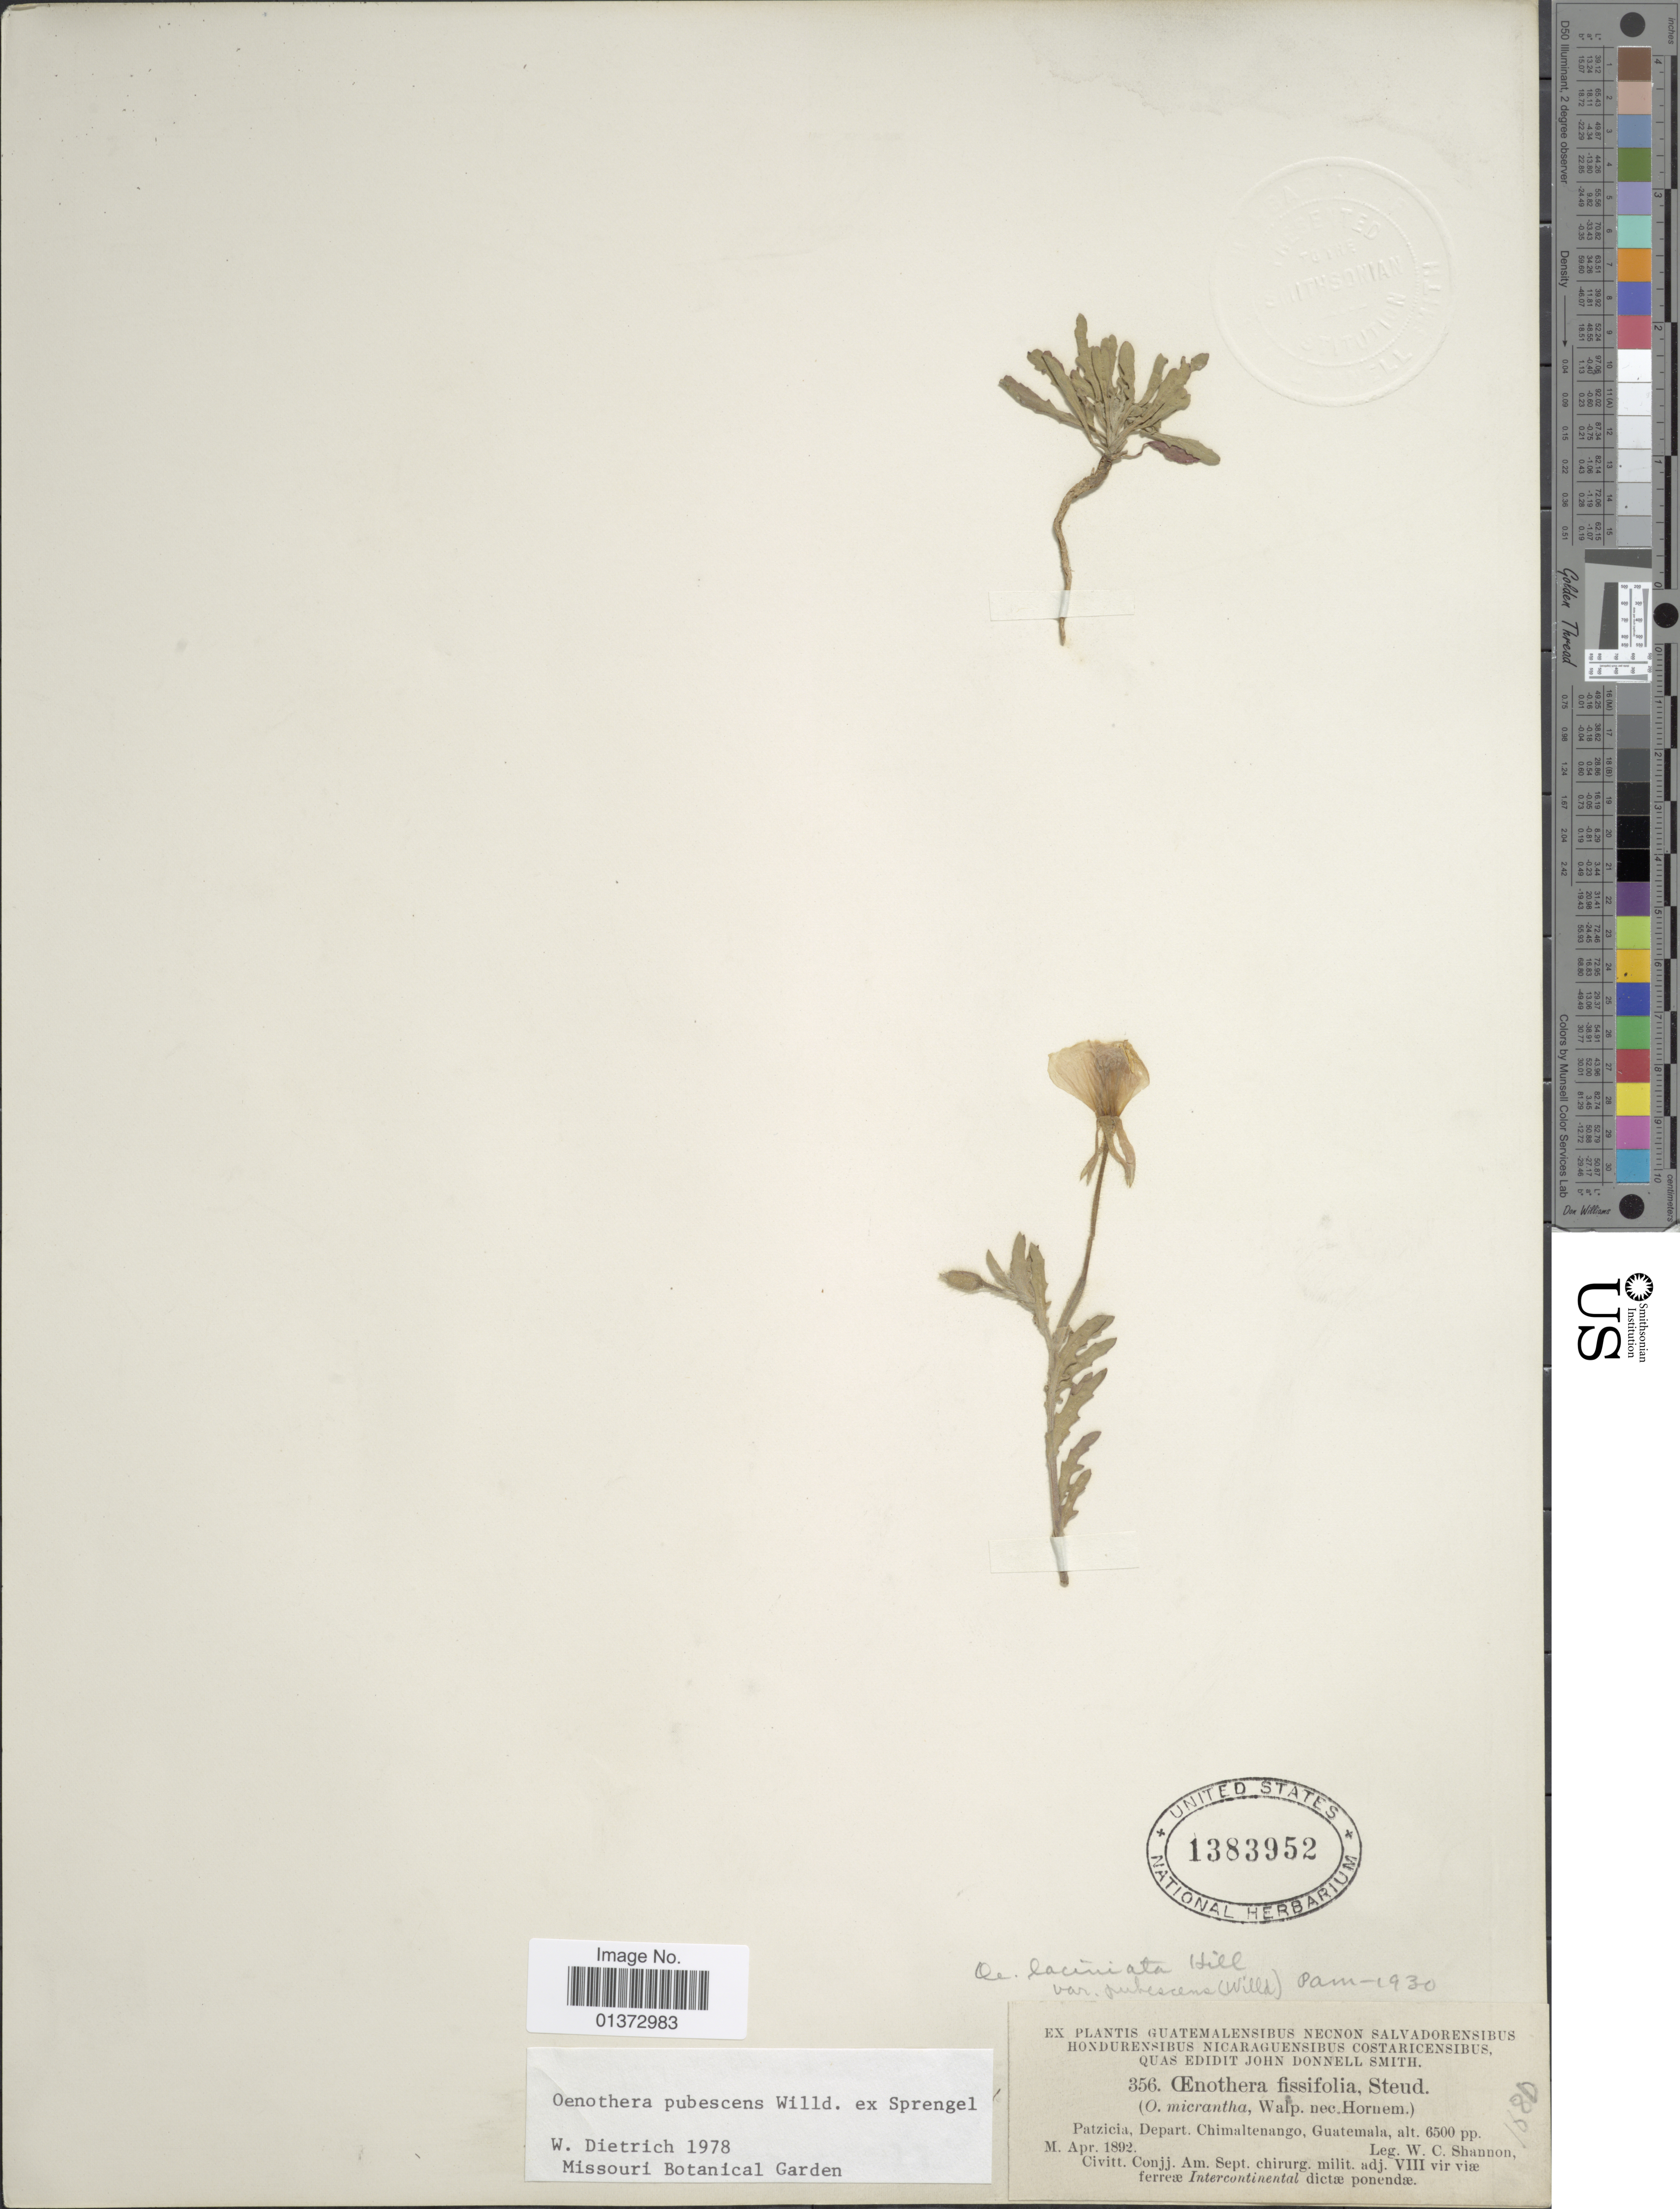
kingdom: Plantae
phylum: Tracheophyta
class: Magnoliopsida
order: Myrtales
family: Onagraceae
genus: Oenothera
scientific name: Oenothera pubescens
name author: Willd. ex Spreng.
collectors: W. C. Shannon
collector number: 356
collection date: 1892-04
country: Guatemala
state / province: Chimaltenango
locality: Patzicia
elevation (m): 1981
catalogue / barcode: US 1383952